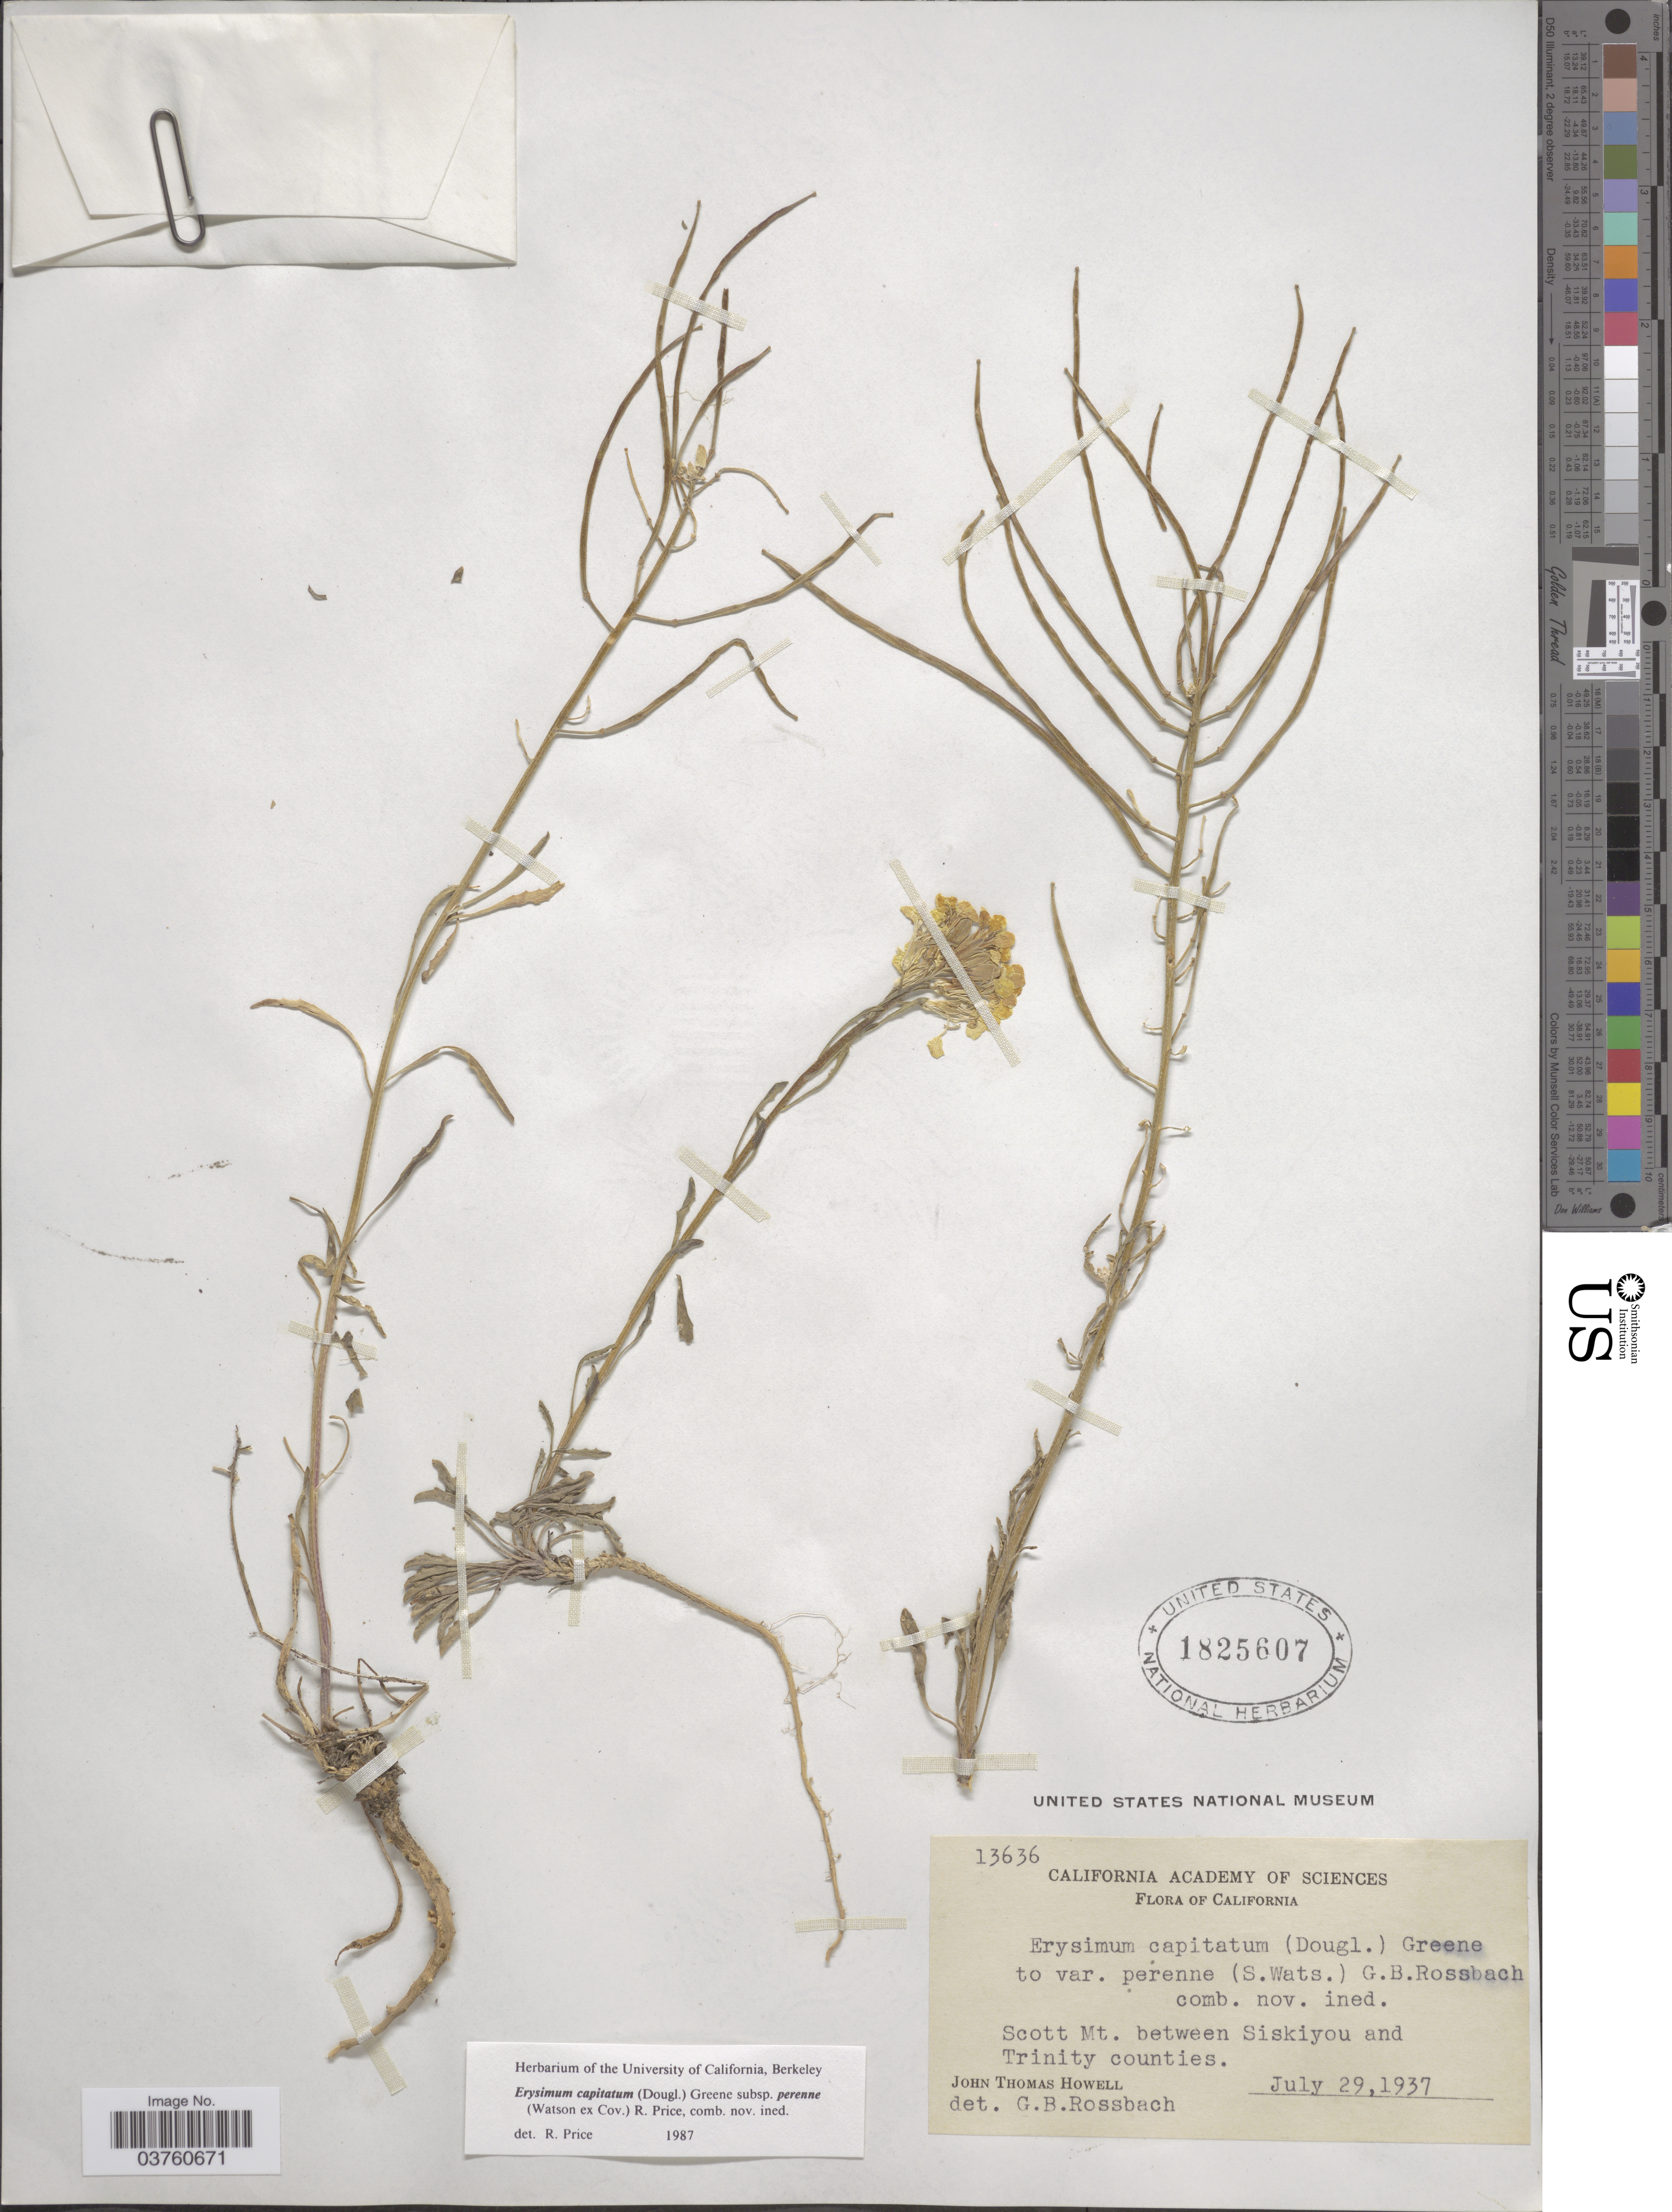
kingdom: Plantae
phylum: Tracheophyta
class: Magnoliopsida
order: Brassicales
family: Brassicaceae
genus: Erysimum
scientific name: Erysimum capitatum var. perenne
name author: (S. Watson ex Coville) R.J. Davis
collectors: J. T. Howell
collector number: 13636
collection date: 1937-07-29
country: United States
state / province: California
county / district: Trinity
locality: Scott Mt. between Siskiyou and Trinity counties.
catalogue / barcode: US 1825607